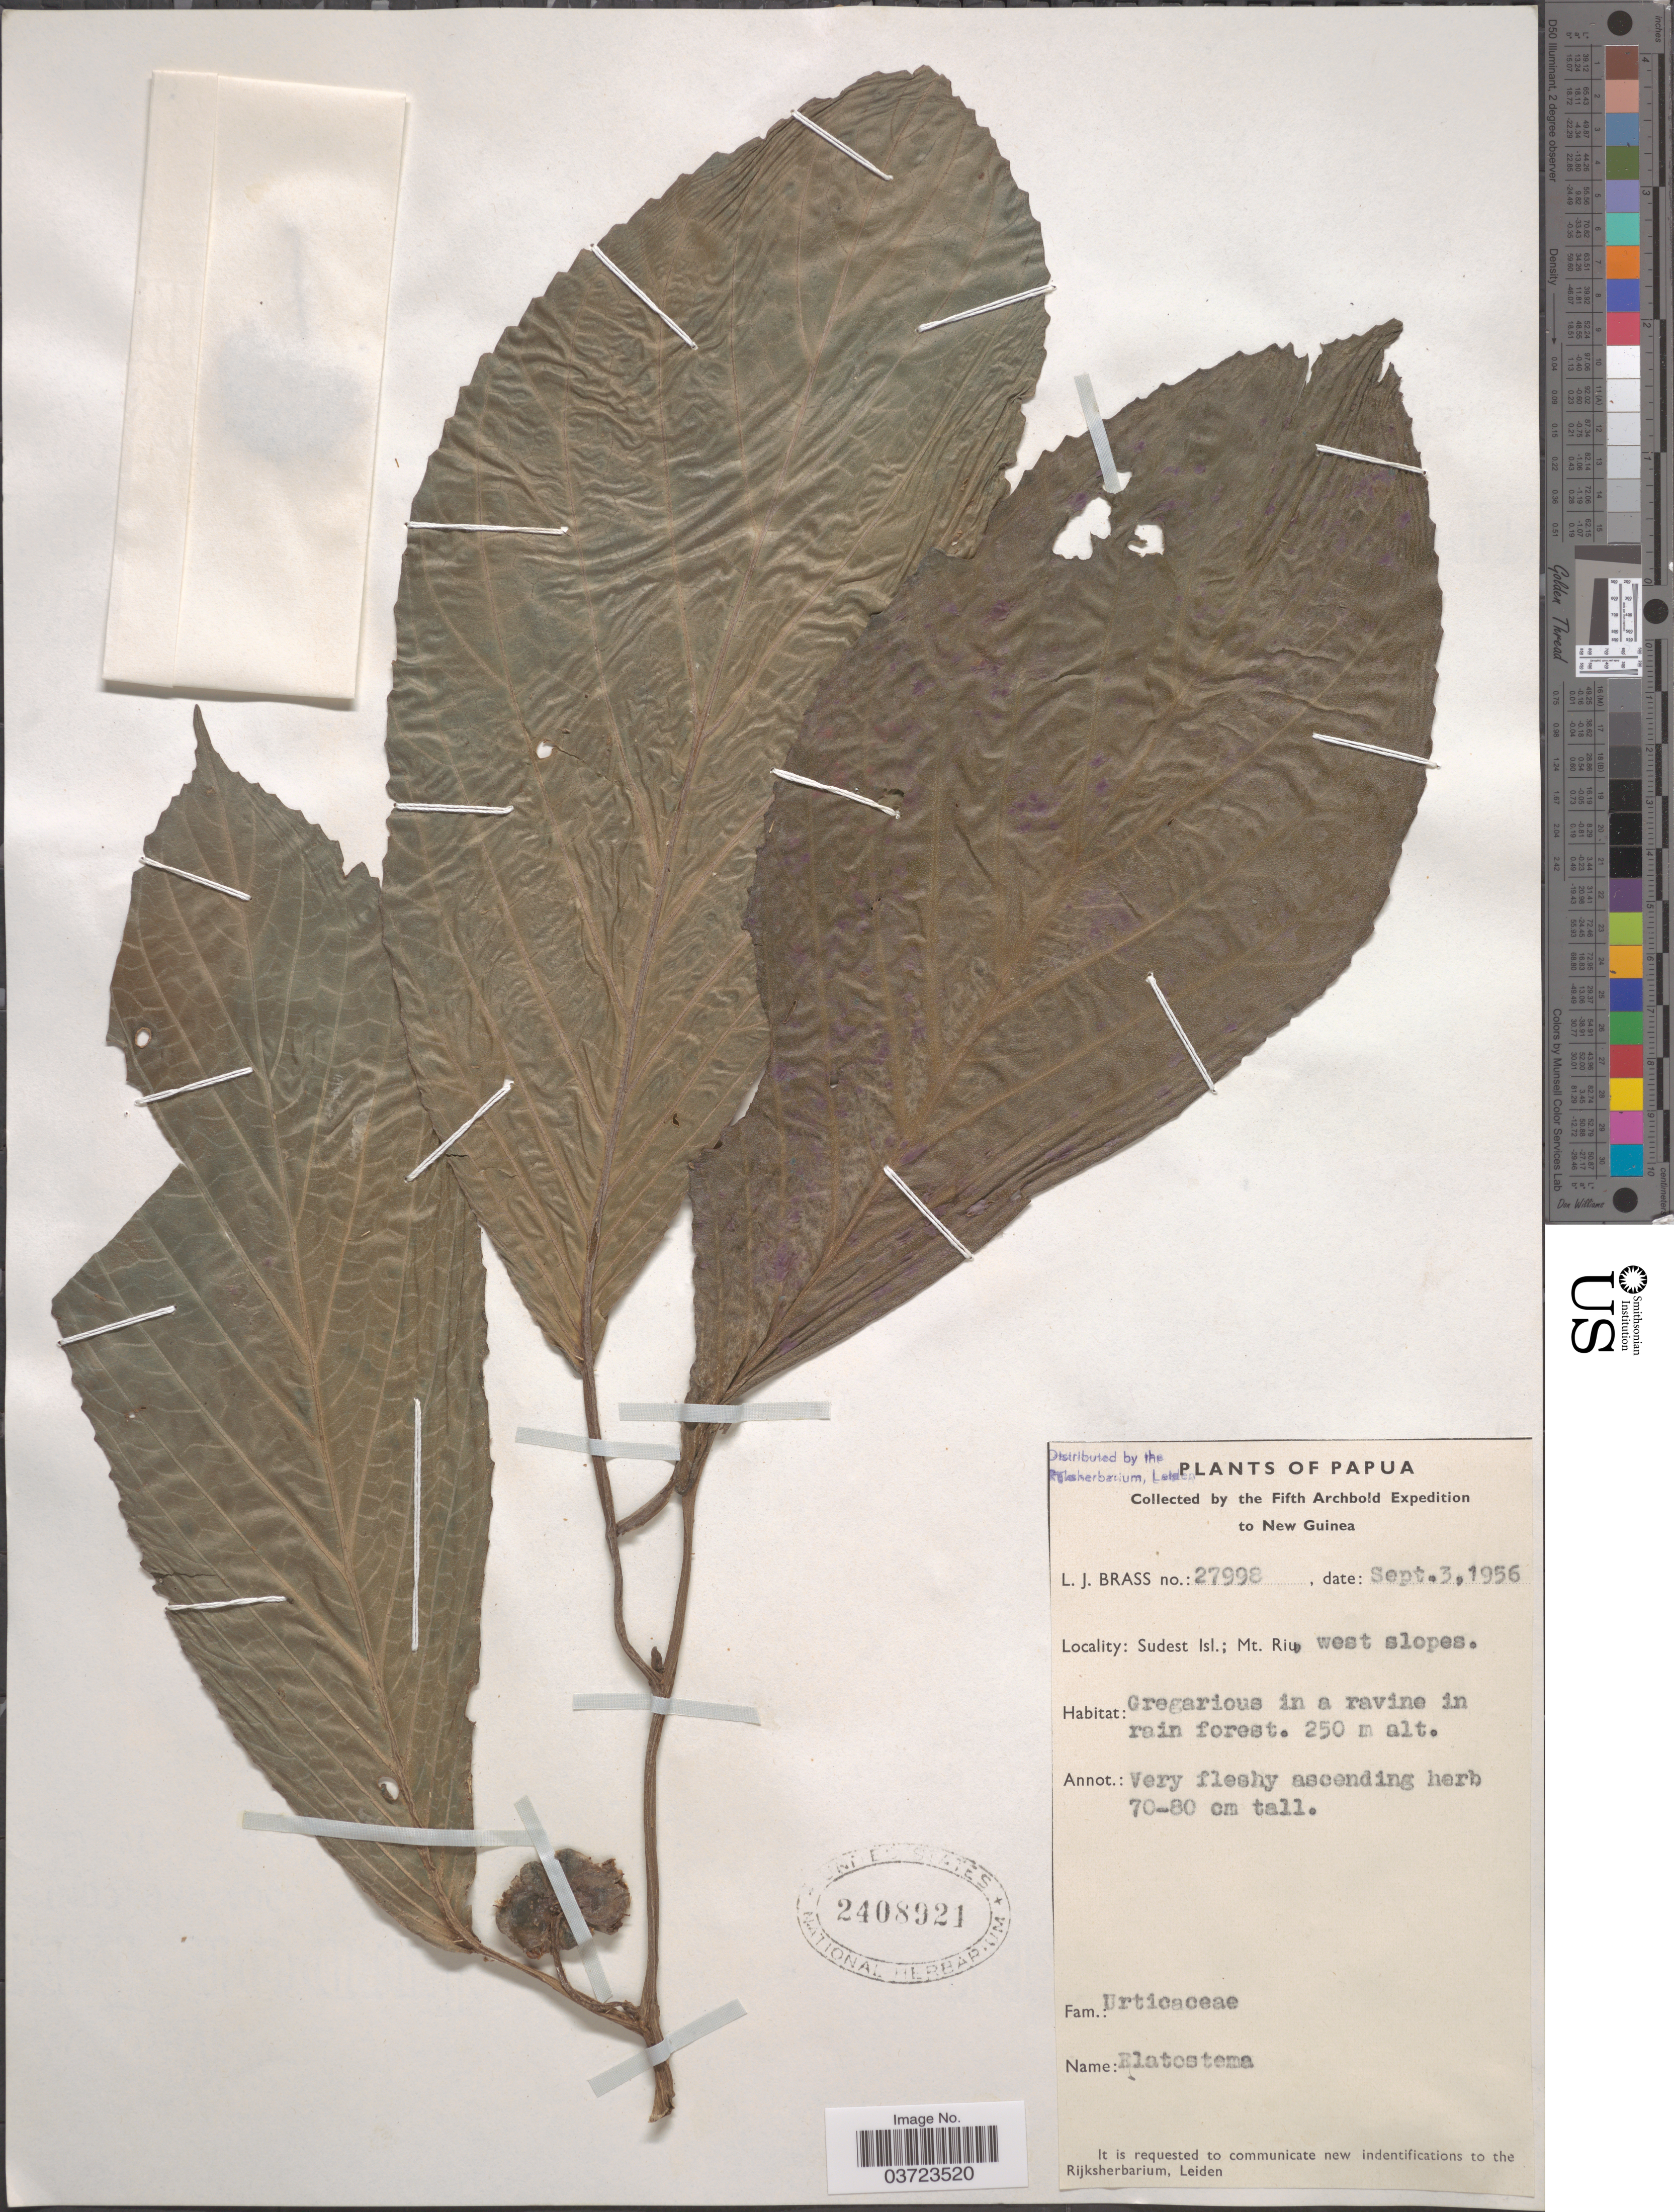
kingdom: Plantae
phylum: Tracheophyta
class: Magnoliopsida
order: Rosales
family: Urticaceae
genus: Elatostema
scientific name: Elatostema sp.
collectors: L. J. Brass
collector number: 27998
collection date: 1956-09-03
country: Papua New Guinea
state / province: Milne Bay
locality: Papua. New Guinea. Sudest Isl.; Mt. Riu, west slopes.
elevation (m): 250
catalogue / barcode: US 2408921